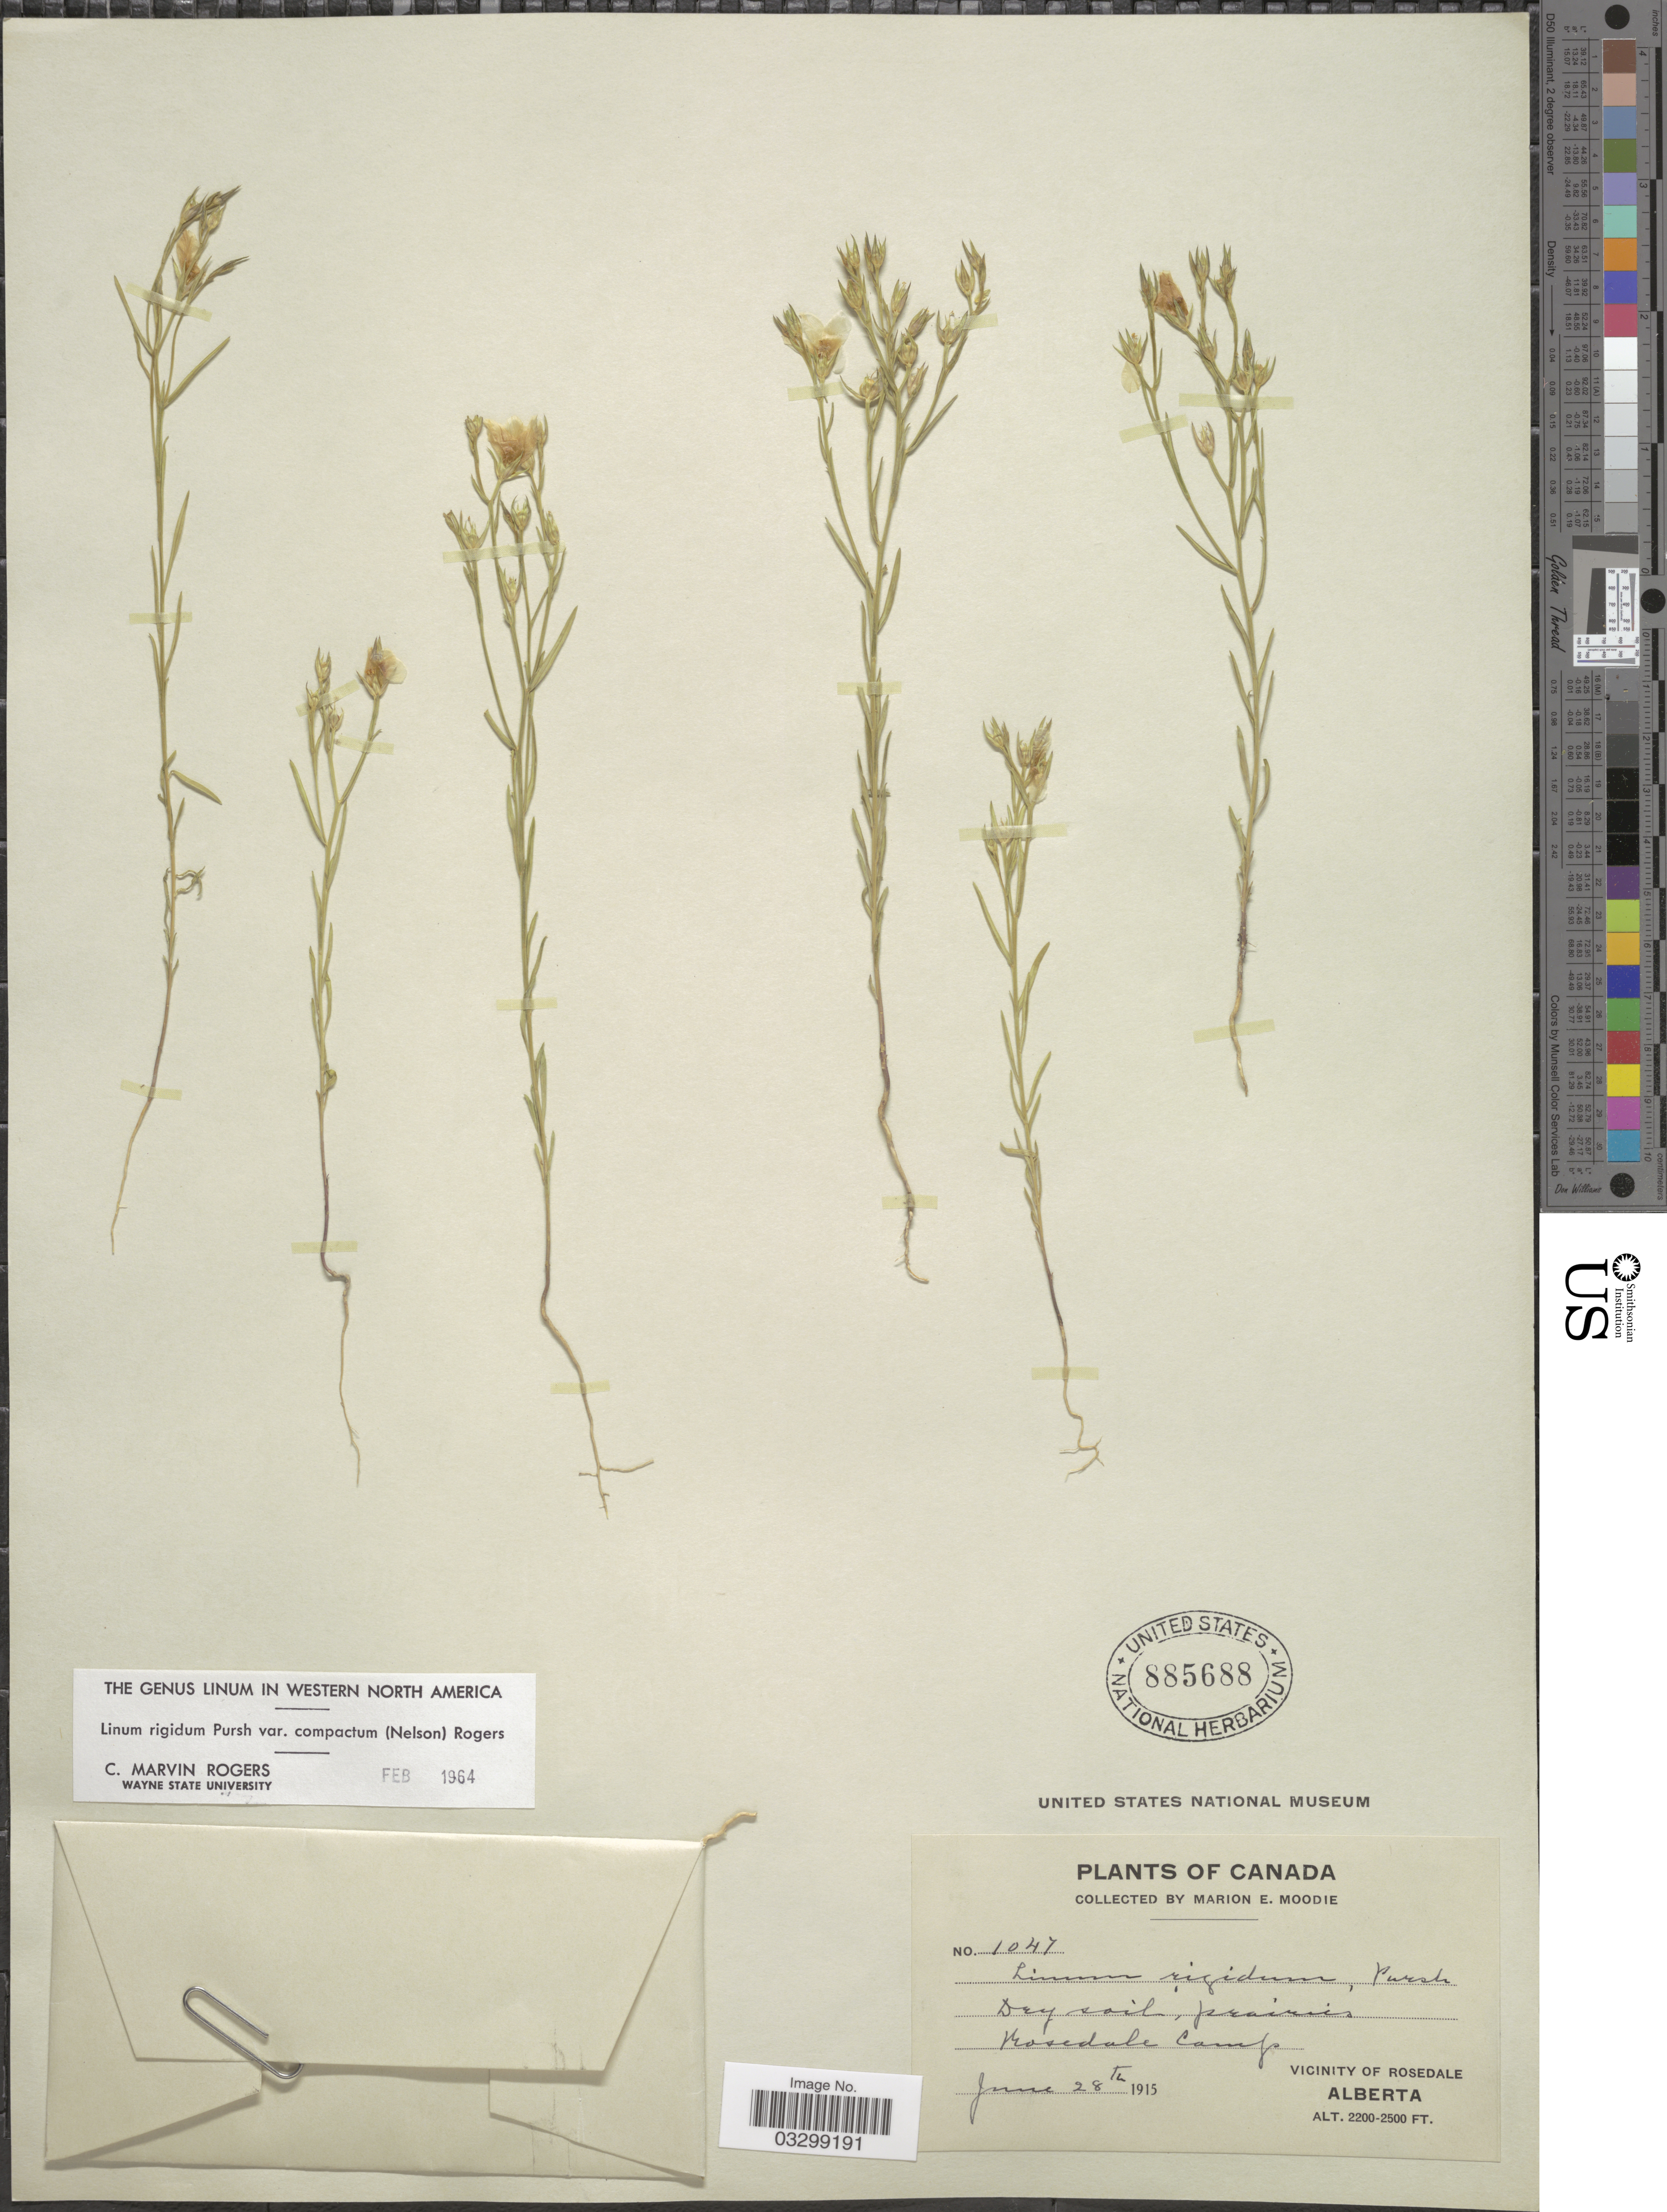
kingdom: Plantae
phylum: Tracheophyta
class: Magnoliopsida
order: Malpighiales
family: Linaceae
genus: Linum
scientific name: Linum rigidum var. compactum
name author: (A. Nelson) C.M. Rogers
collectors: M. E. Moodie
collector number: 1047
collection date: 1915-06-28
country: Canada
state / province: Alberta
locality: Rosedale Camp. Vicinity of Rosedale.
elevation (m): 671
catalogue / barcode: US 885688